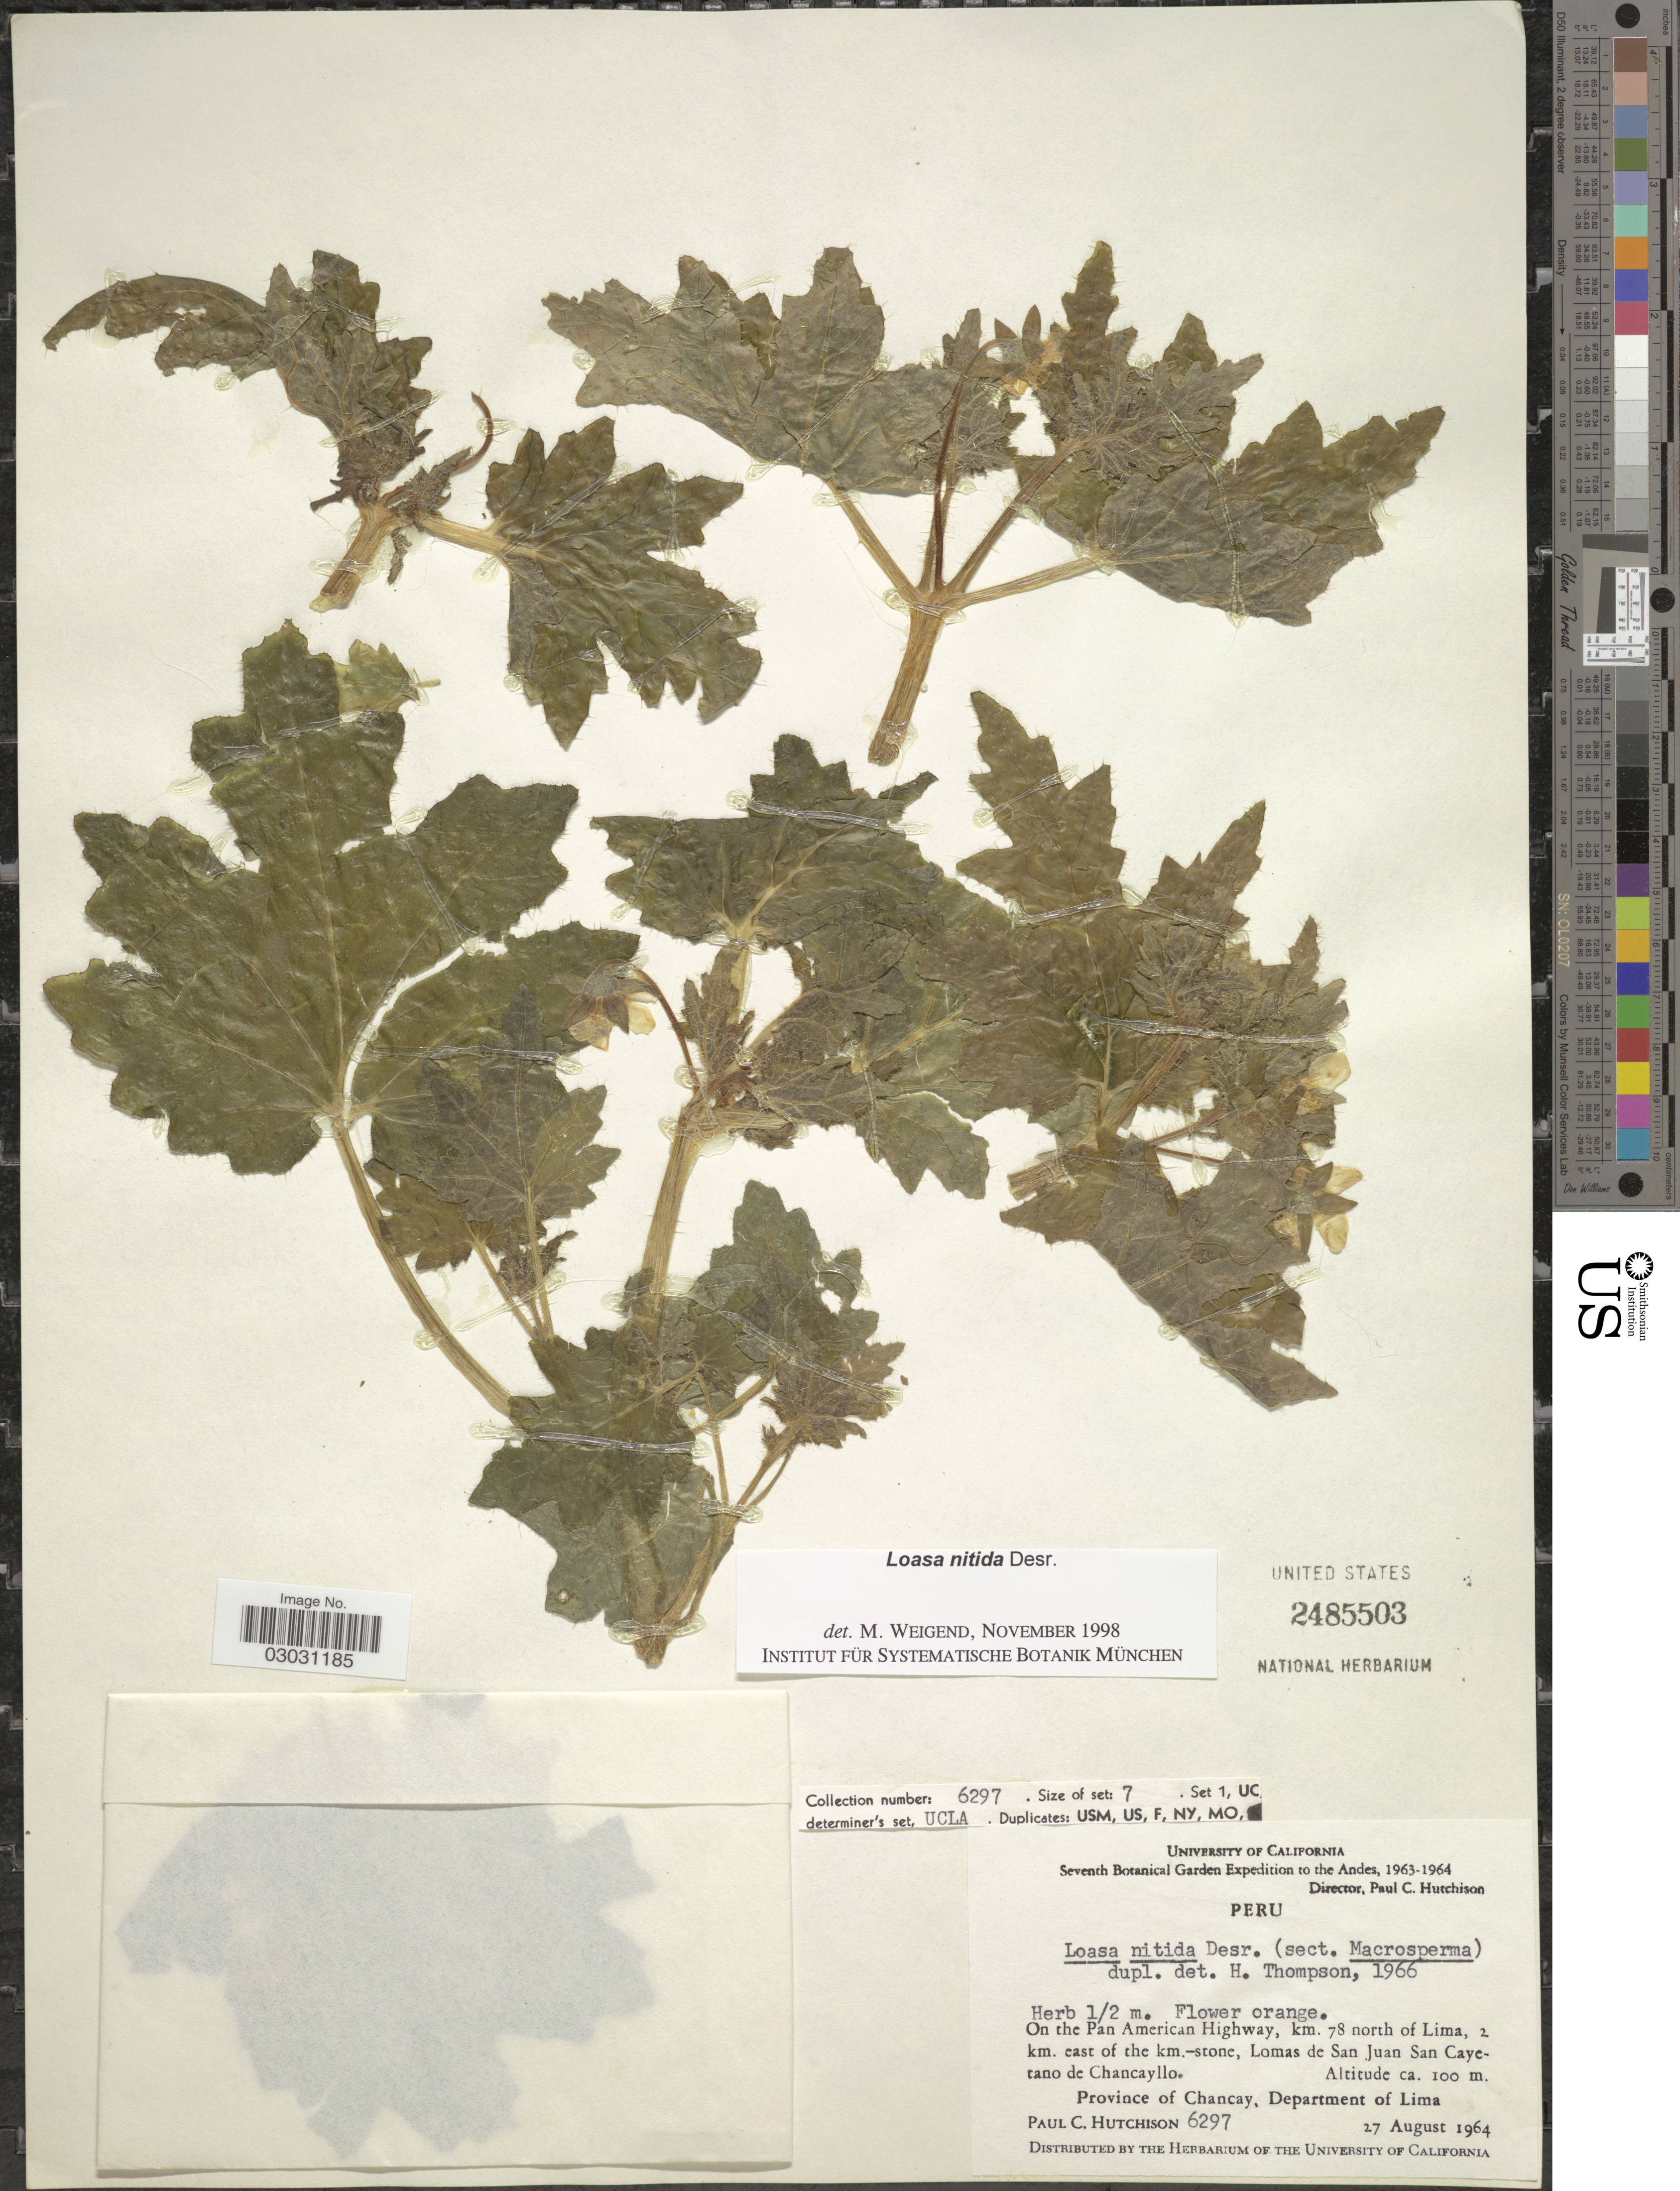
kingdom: Plantae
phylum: Tracheophyta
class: Magnoliopsida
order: Cornales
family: Loasaceae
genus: Loasa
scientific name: Loasa nitida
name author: Desr.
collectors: P. C. Hutchison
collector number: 6297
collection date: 1964-08-27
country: Peru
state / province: Lima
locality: The Andes, On the Pan American Highway, km. 78 north of Lima, 2 km. east of the km.-stone, Lomas de San Juan San Cayetano de Chancayllo. Province of Chancay, Department of Lima.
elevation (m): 100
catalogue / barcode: US 2485503